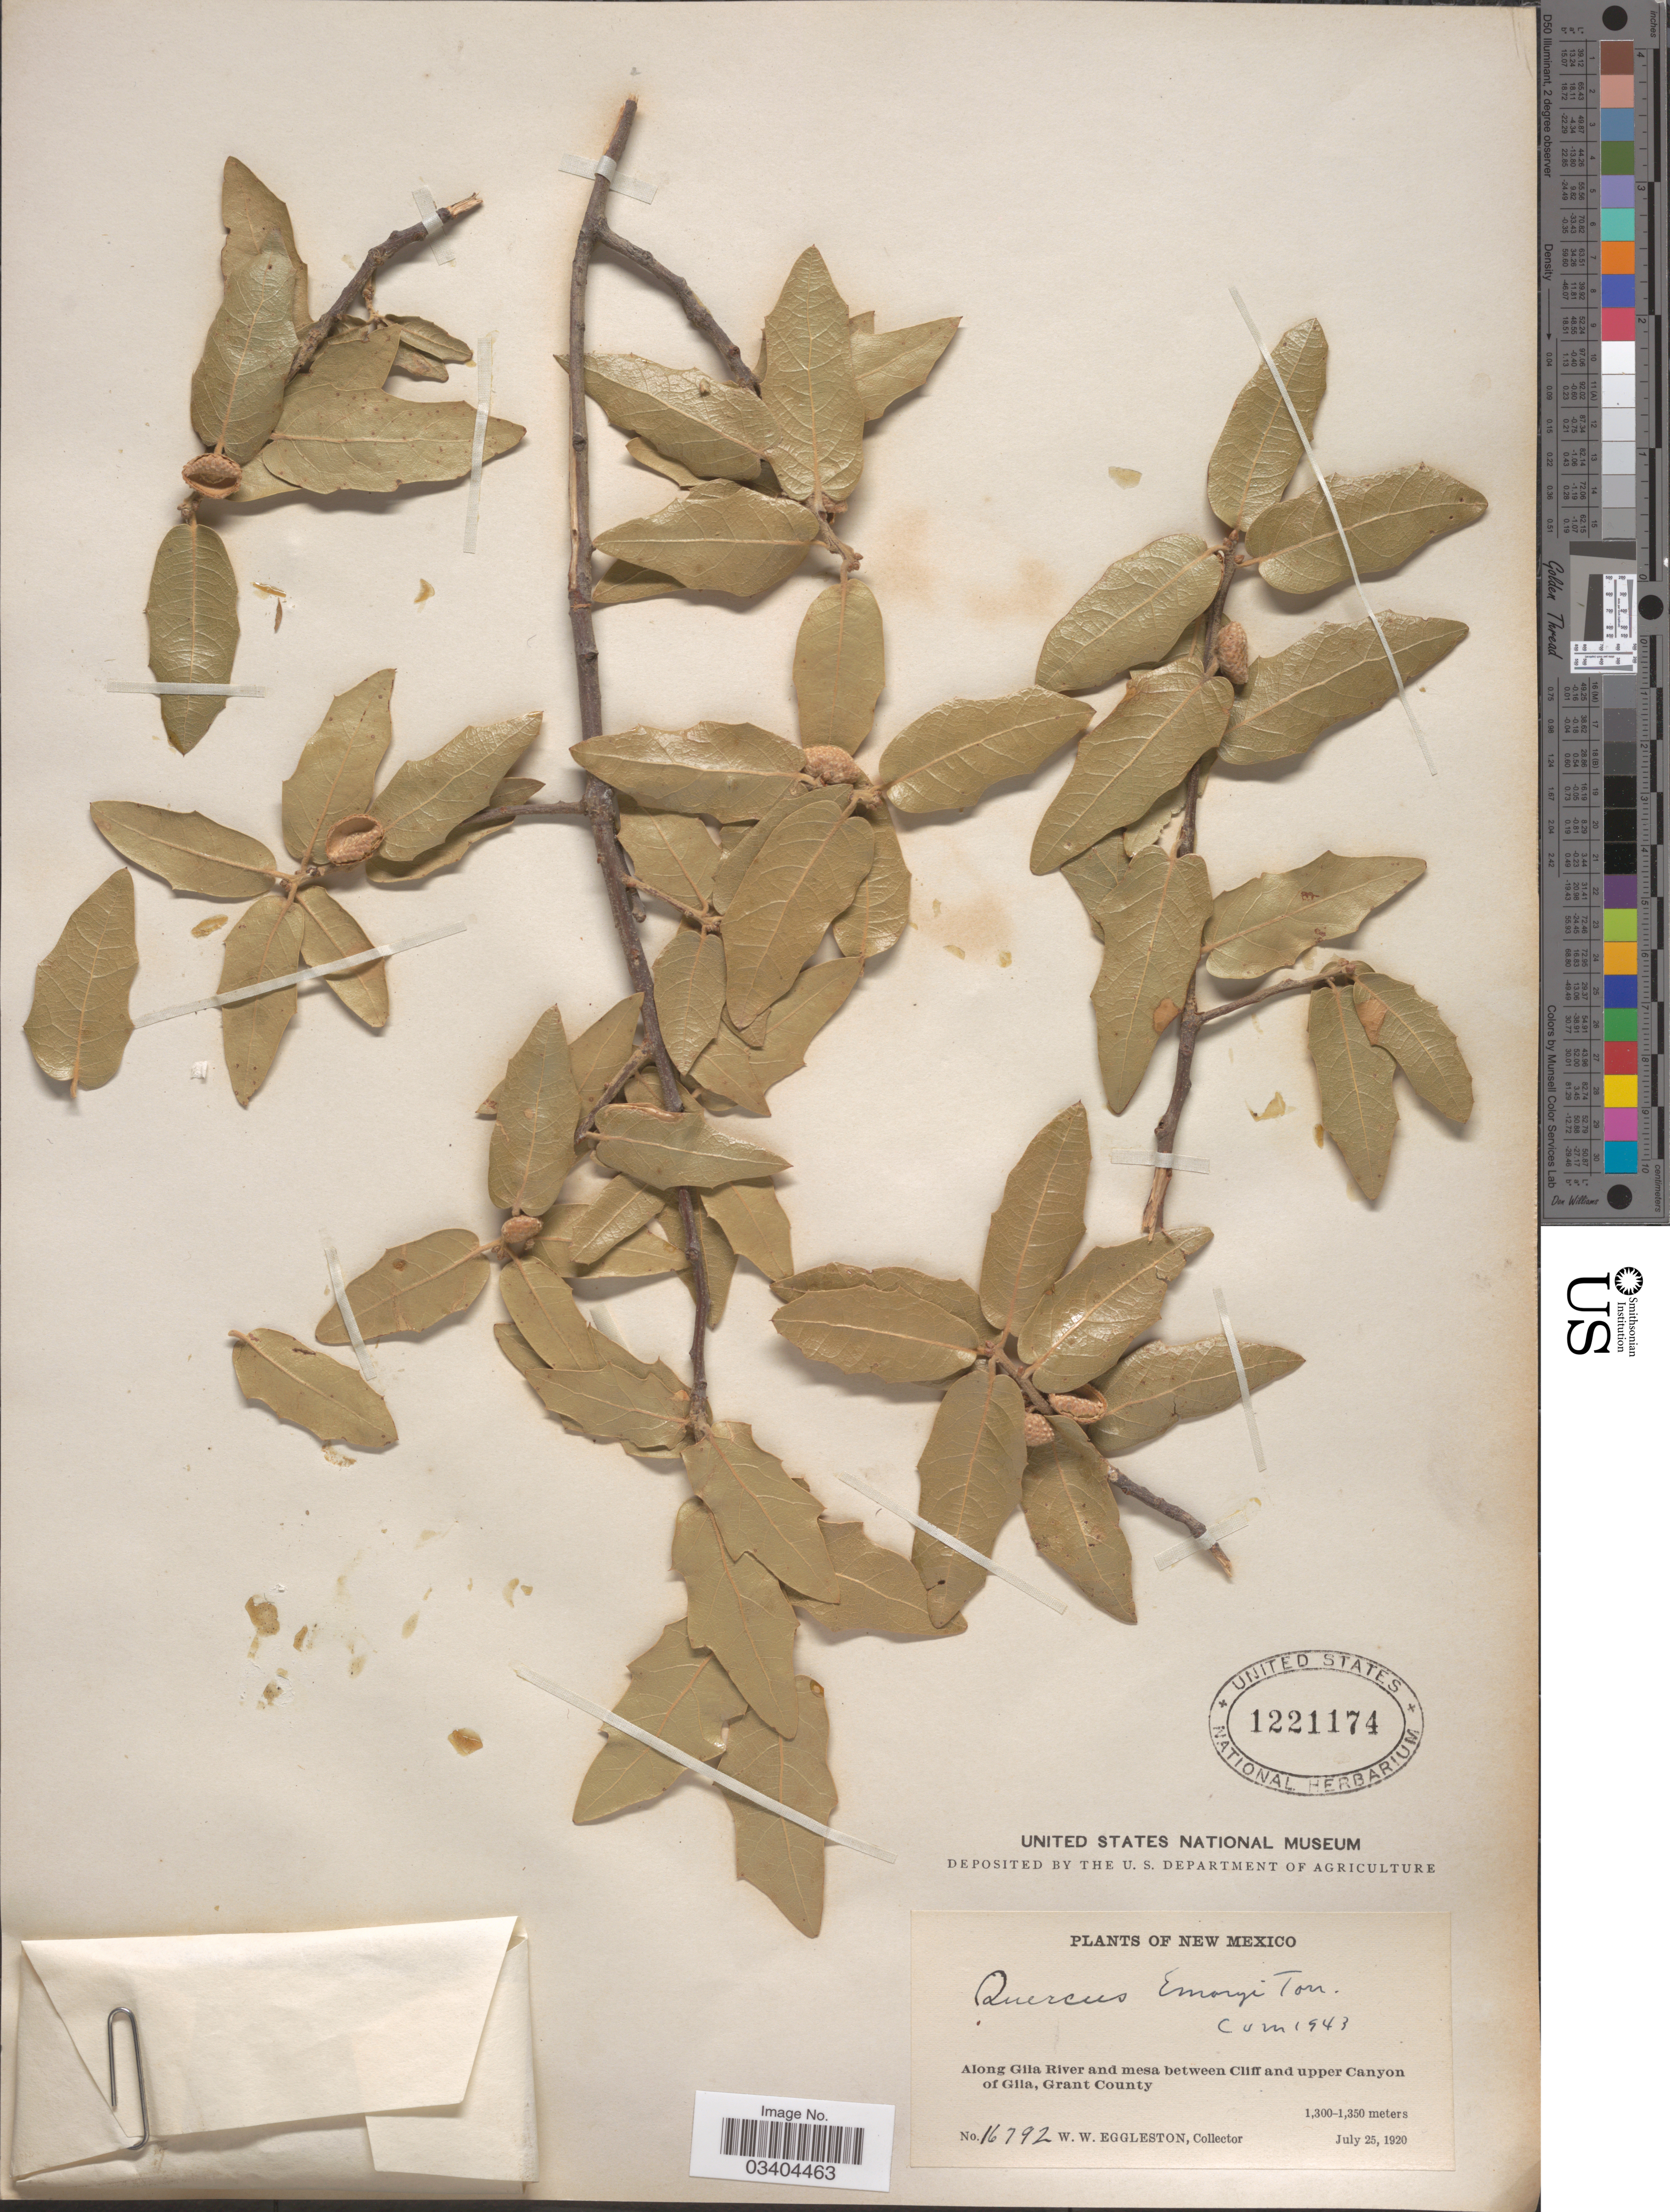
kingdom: Plantae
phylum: Tracheophyta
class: Magnoliopsida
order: Fagales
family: Fagaceae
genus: Quercus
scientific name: Quercus emoryi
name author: Torr. in Emory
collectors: W. W. Eggleston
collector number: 16792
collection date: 1920-07-25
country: United States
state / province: New Mexico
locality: Along Gila River and Mesa between Cliff and Upper Canyon of Gila, Grant County.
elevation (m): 1300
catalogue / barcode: US 1221174